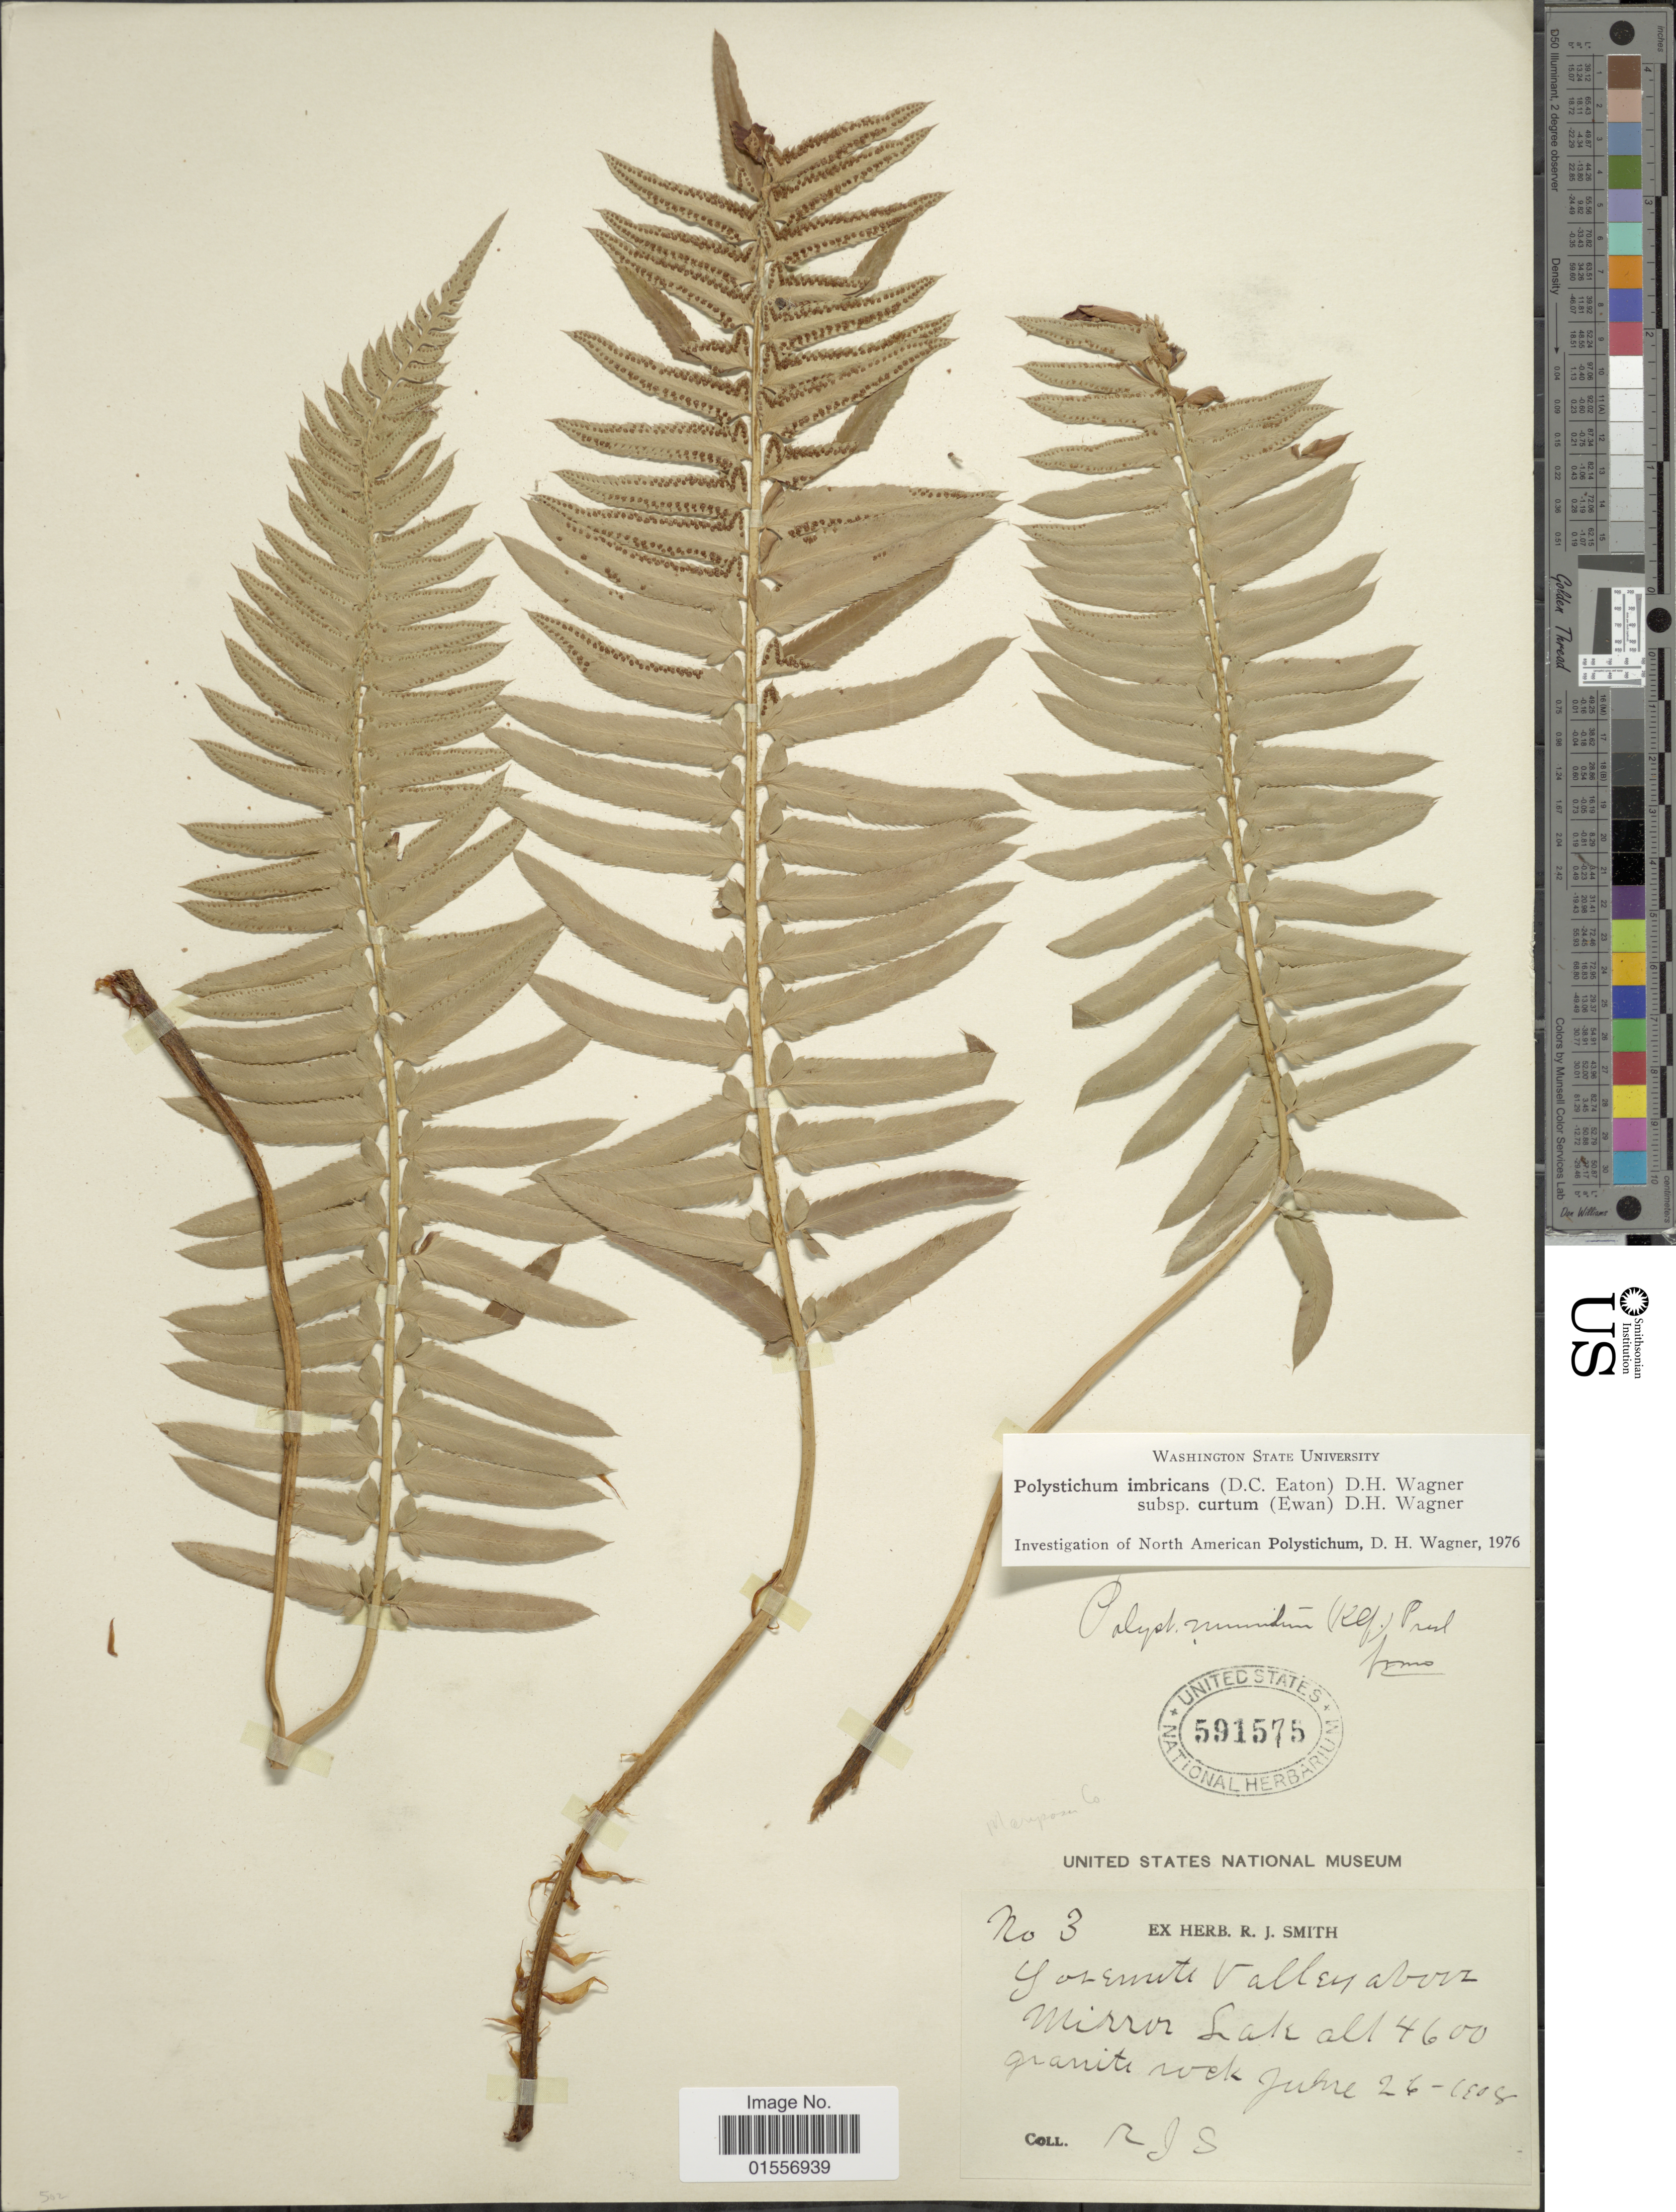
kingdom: Plantae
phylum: Tracheophyta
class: Polypodiopsida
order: Polypodiales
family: Dryopteridaceae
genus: Polystichum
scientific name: Polystichum imbricans subsp. curtum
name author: (Ewan) D.H. Wagner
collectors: R. J. Smith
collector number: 3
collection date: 1908-07-26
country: United States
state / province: California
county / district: Mariposa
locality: Yosemite Valley above Mirror Lake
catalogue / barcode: US 591573